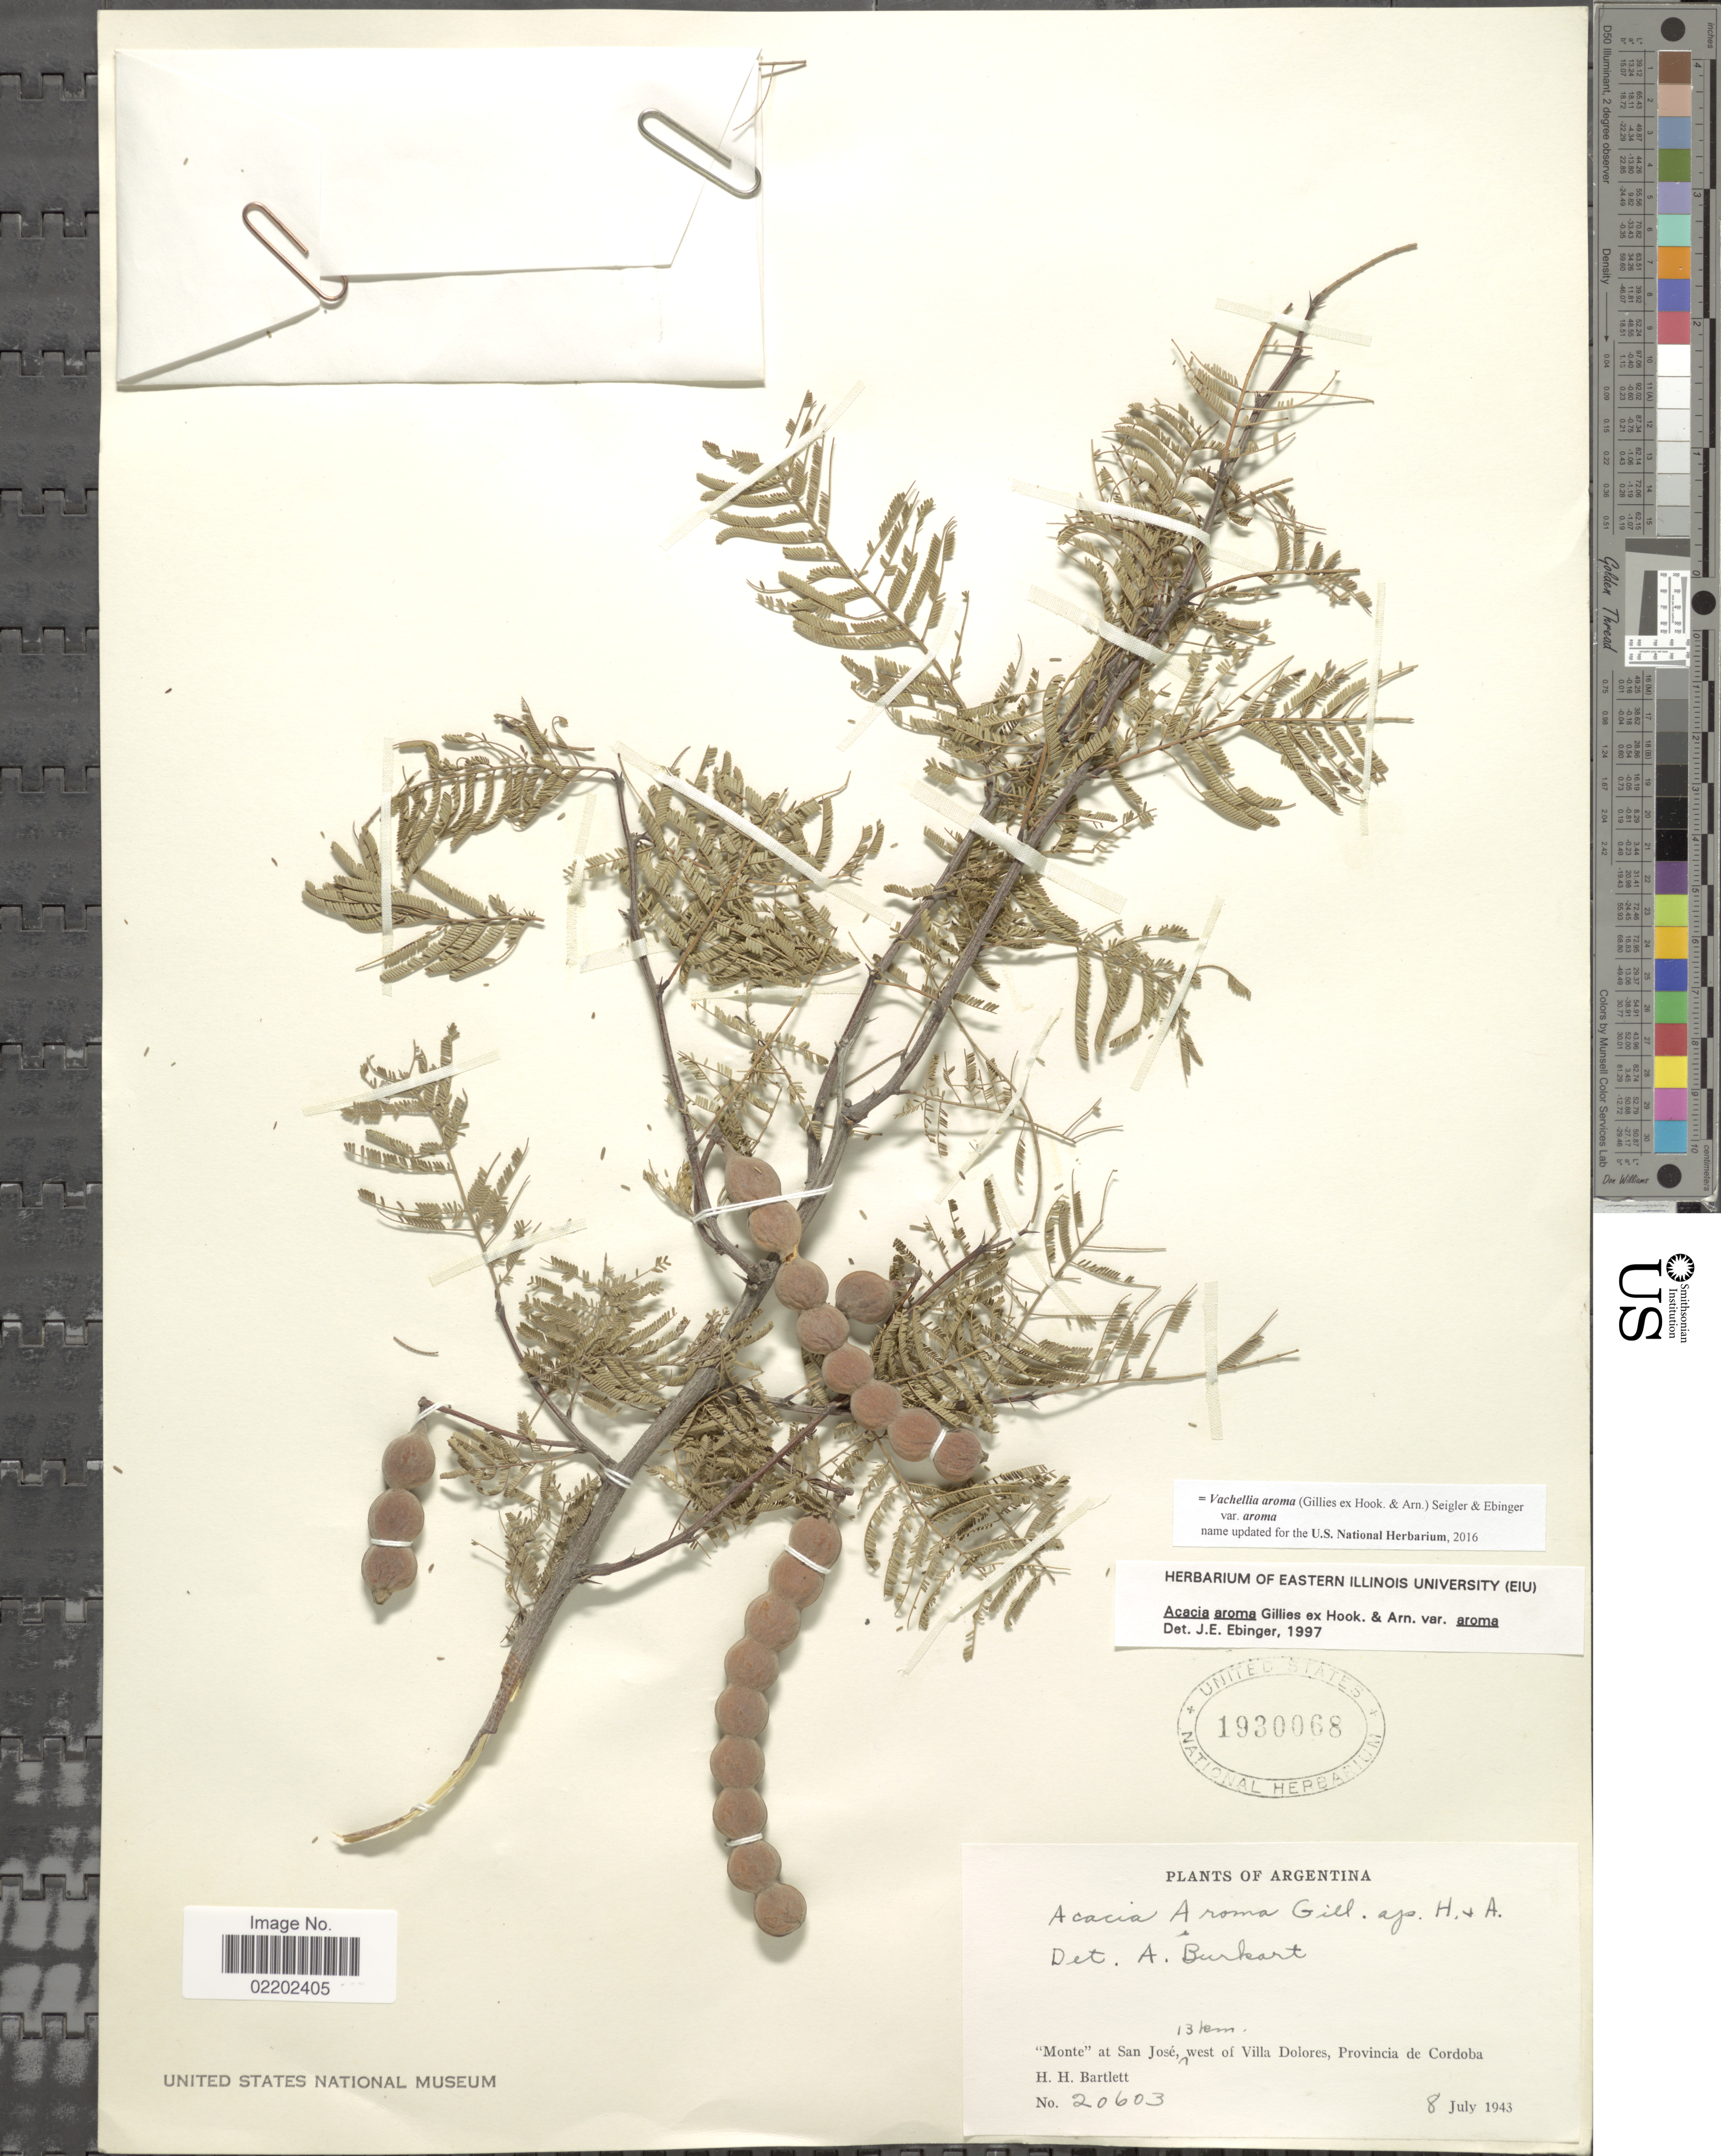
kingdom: Plantae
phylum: Tracheophyta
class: Magnoliopsida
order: Fabales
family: Fabaceae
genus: Vachellia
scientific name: Vachellia aroma var. aroma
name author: (Gillies ex Hook. & Arn.) Seigler & Ebinger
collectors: H. H. Bartlett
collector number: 20603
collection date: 1943-07-08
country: Argentina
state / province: Cordoba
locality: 'Monte' at San José, 13 km west of Villa Dolores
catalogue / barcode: US 1930068